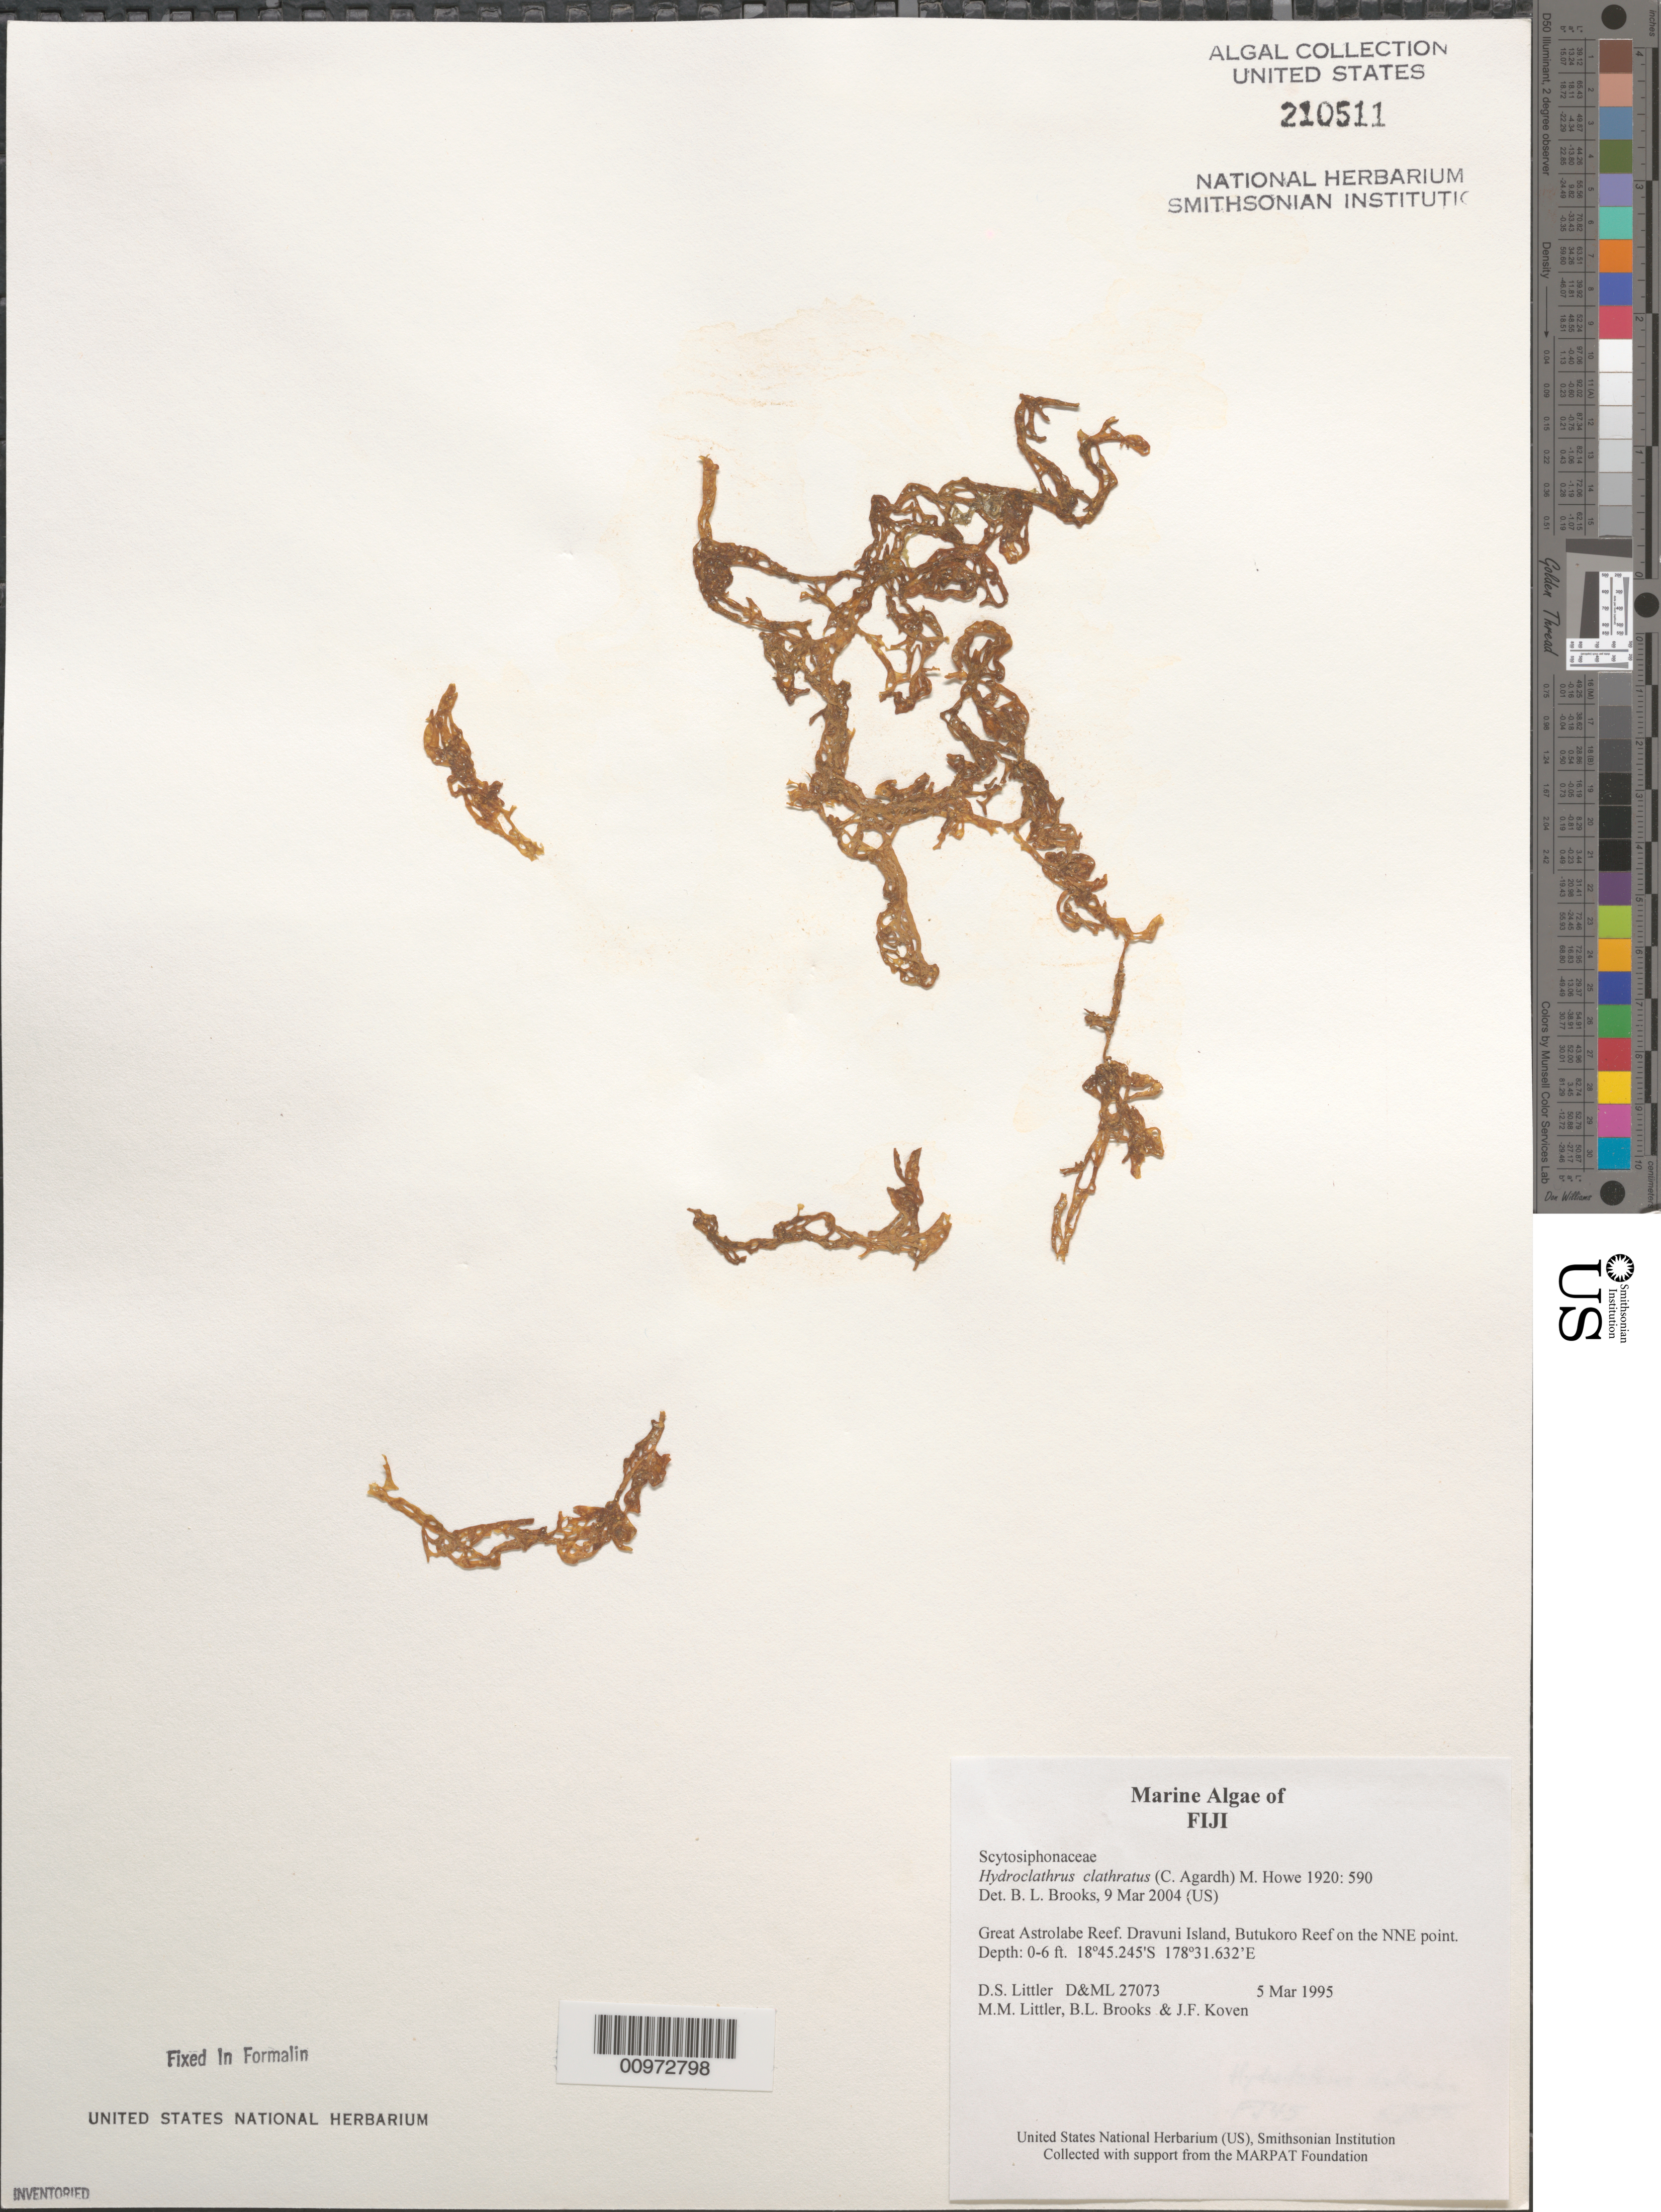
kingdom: Chromista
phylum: Ochrophyta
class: Phaeophyceae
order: Scytosiphonales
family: Scytosiphonaceae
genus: Hydroclathrus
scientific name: Hydroclathrus clathratus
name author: (C. Agardh) M. Howe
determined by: Brooks, B. L., (BOT), Smithsonian Institution - National Museum of Natural History (UNITED STATES)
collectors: D. S. Littler, M. M. Littler, B. Brooks & J. Koven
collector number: D&ML 27073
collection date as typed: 05 Mar 1995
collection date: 1995-03-05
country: Fiji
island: Dravuni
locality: Great Astrolabe Reef, Butukoro Reef on the north northeast point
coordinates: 18 45.245'S, 178 31.632'E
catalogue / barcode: US 210511